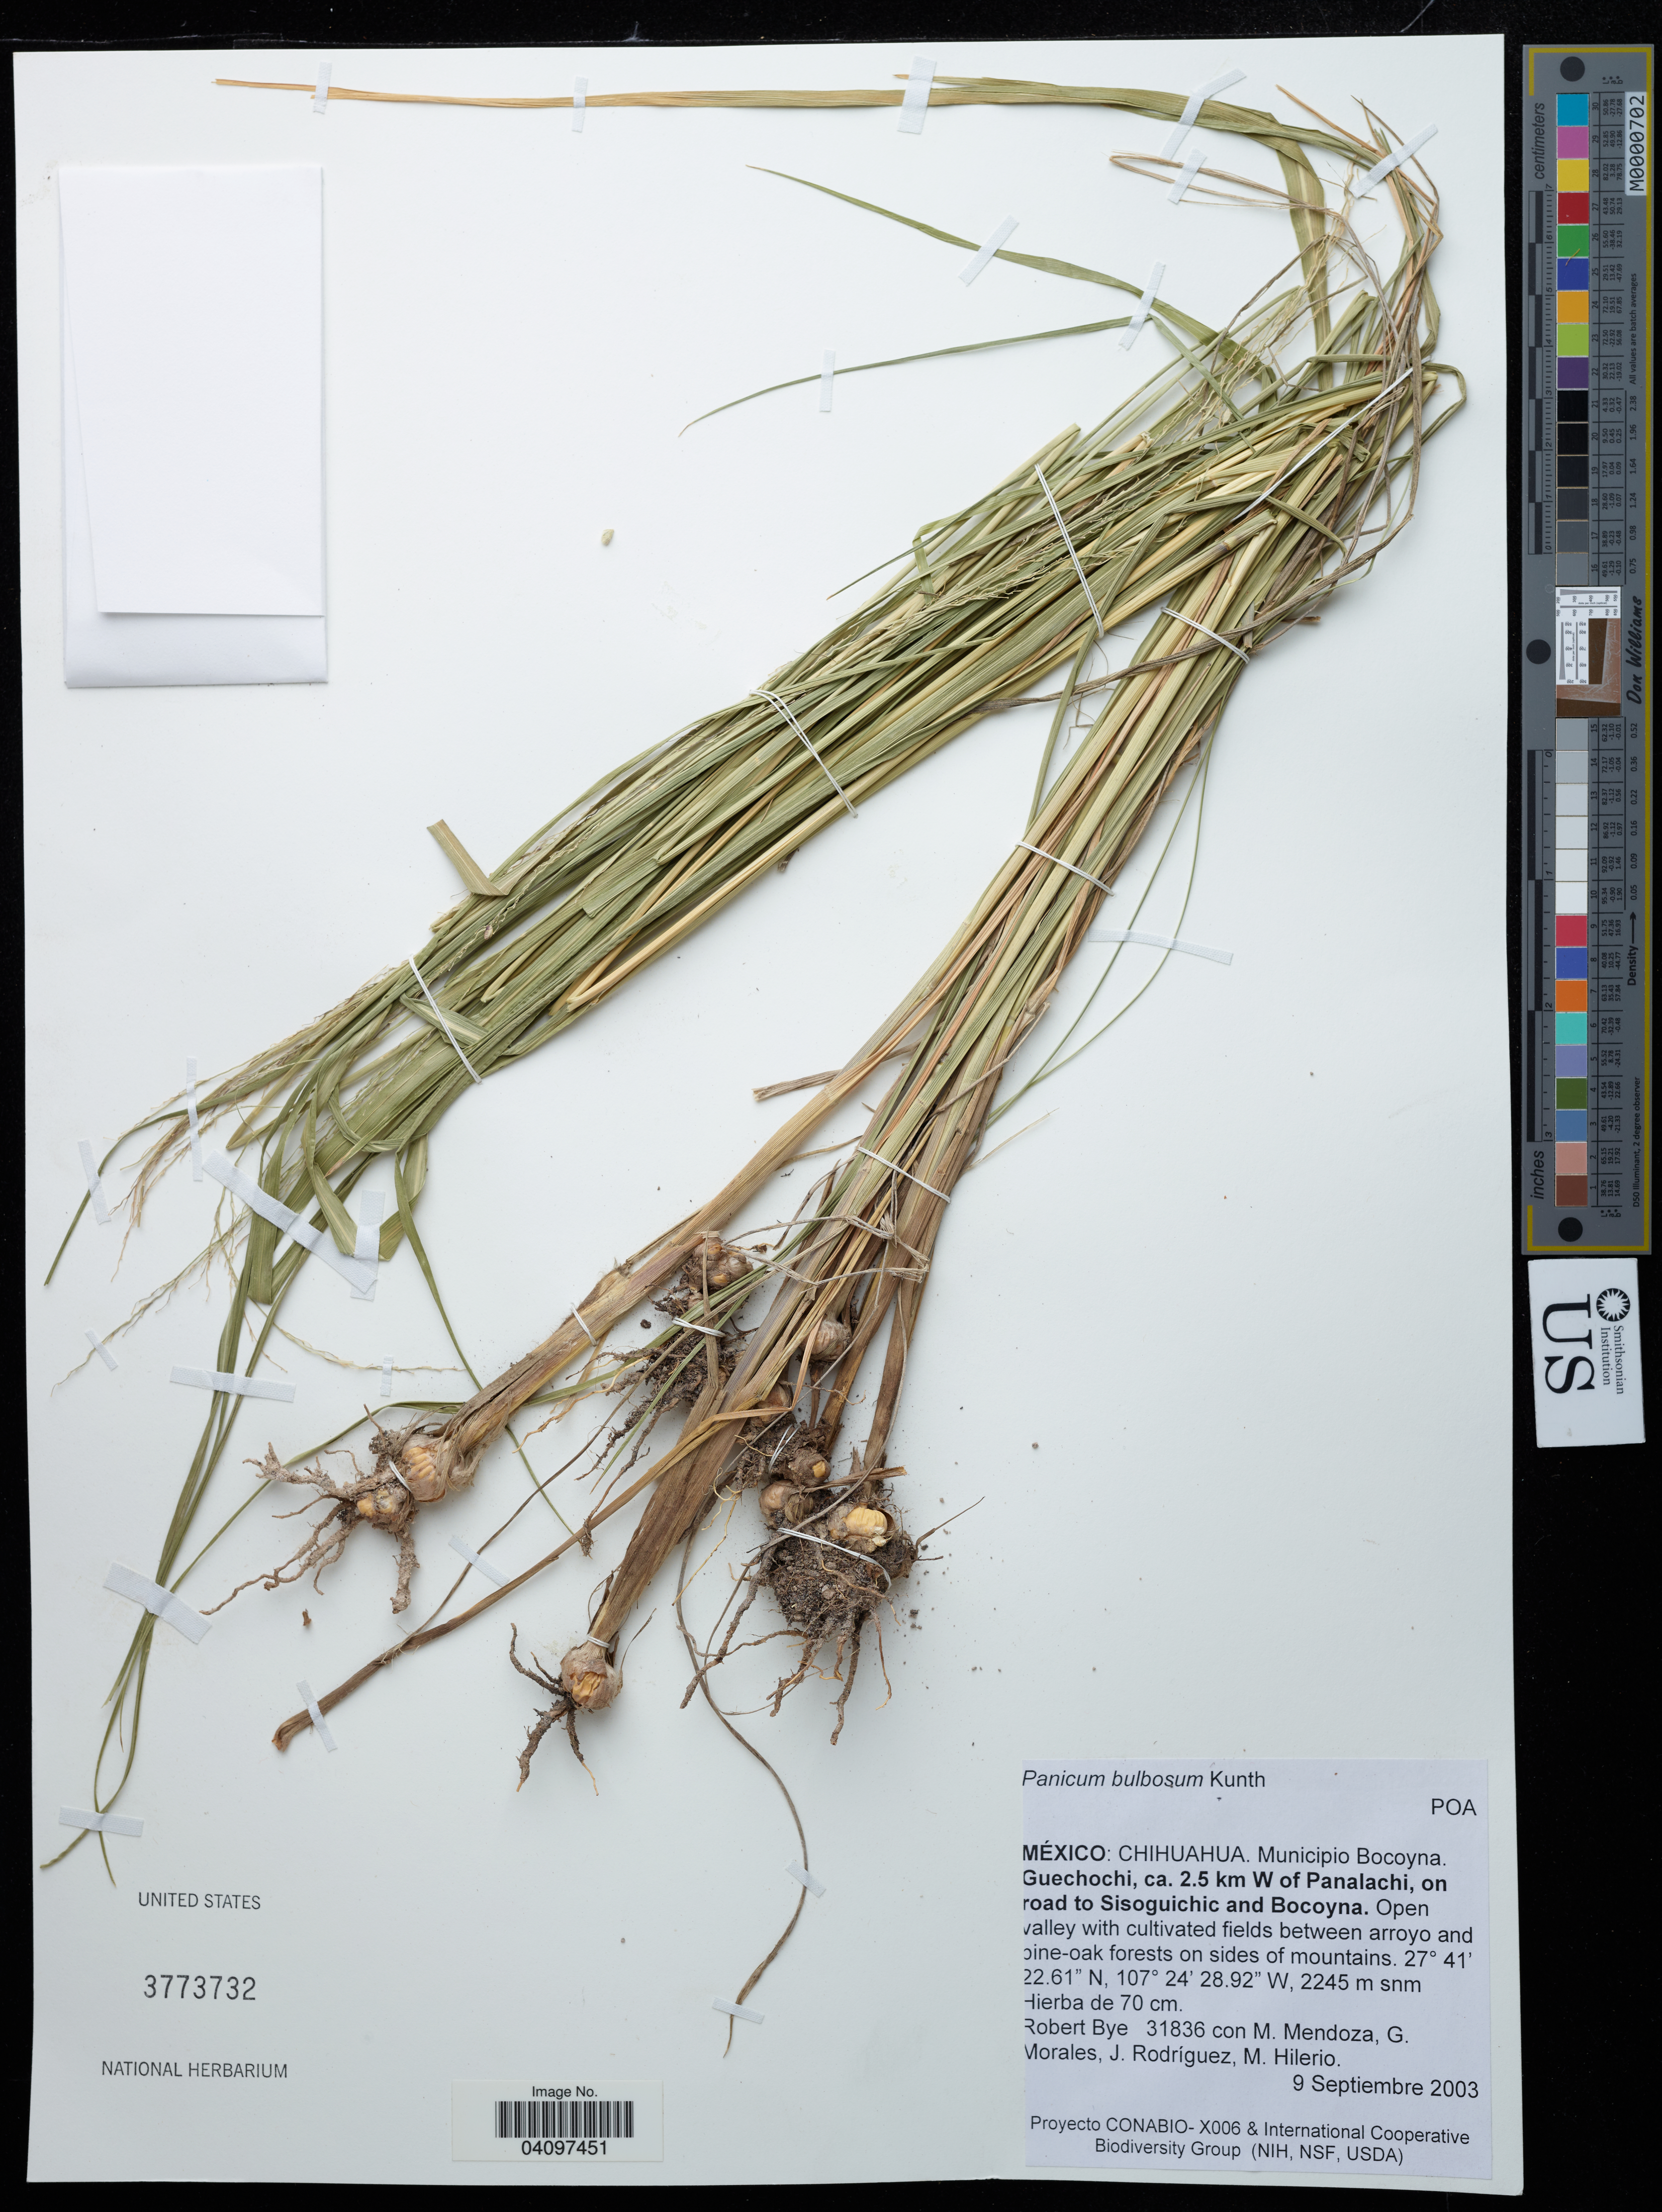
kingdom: Plantae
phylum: Tracheophyta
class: Liliopsida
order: Poales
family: Poaceae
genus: Panicum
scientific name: Panicum bulbosum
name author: Kunth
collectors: R. Bye, M. Mendoza, Morales & J. Rodríguez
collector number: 31836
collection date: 2003-09-09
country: Mexico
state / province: Chihuahua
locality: Municipio Bocoyna. Guechochi, ca. 2.5 km W of Panalachi, on road to Sisoguichic and Bocoyna.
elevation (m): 2245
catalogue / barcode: US 3773732